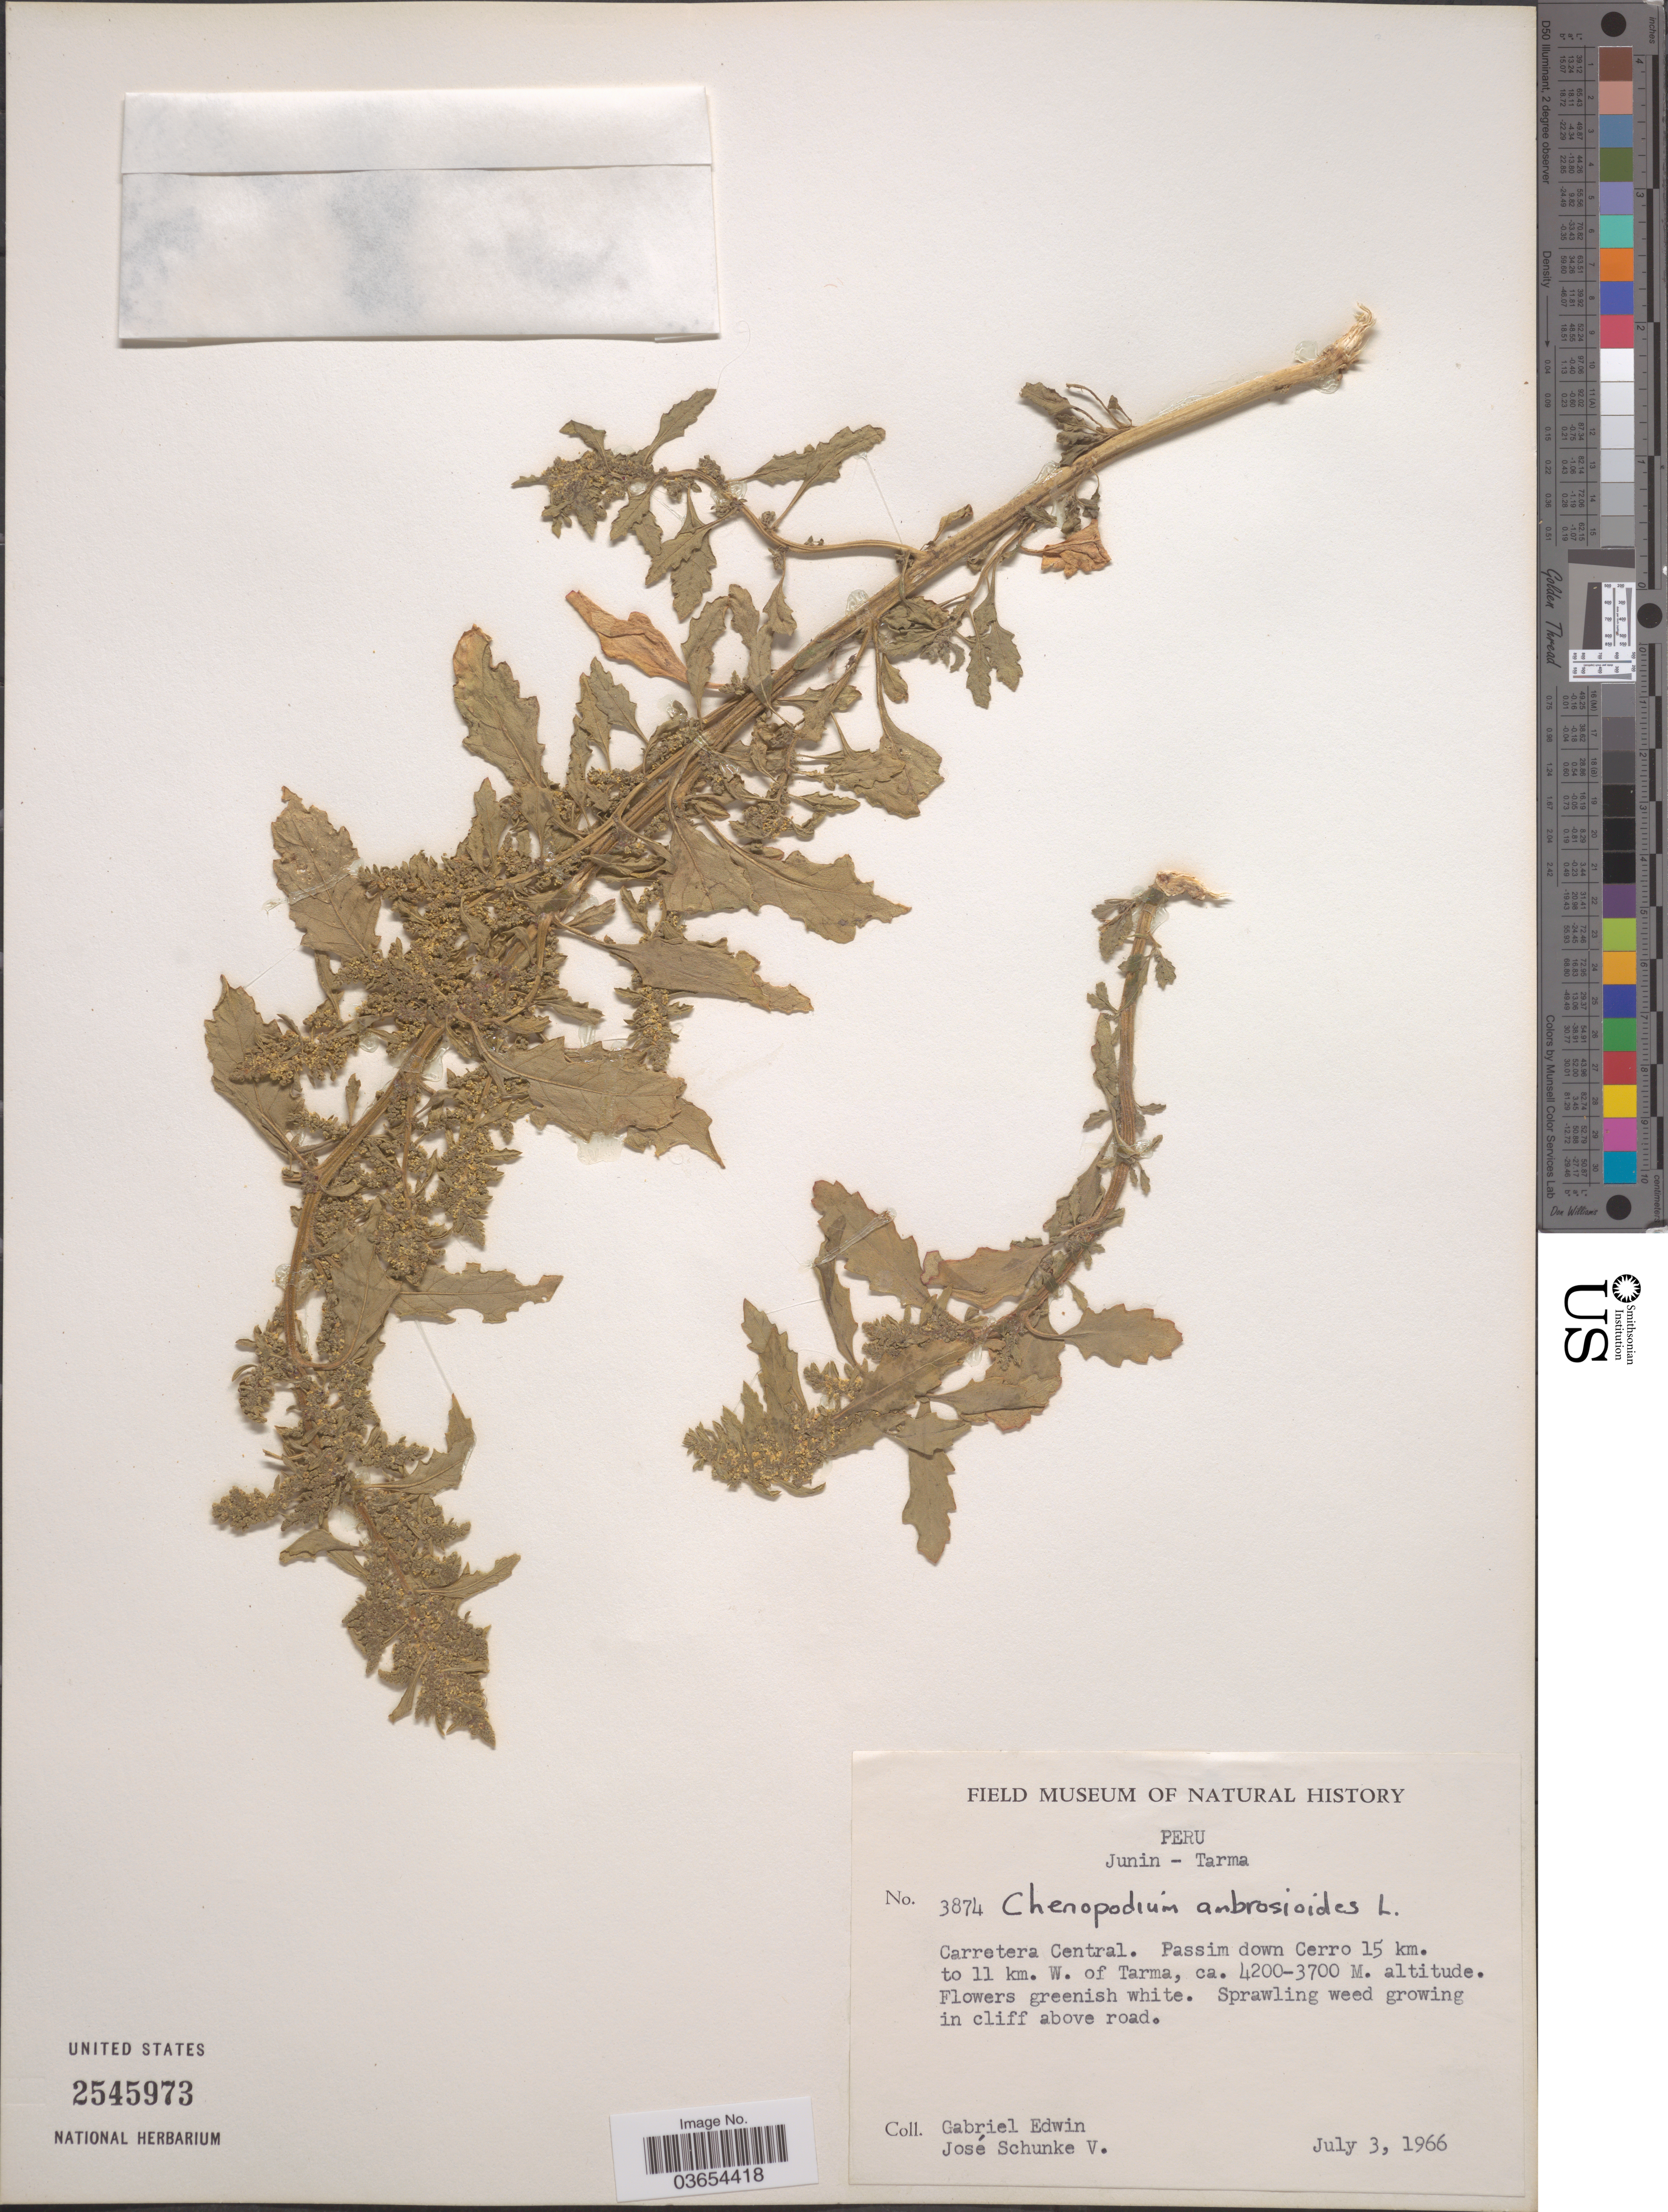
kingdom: Plantae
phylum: Tracheophyta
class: Magnoliopsida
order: Caryophyllales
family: Amaranthaceae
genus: Chenopodium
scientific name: Chenopodium ambrosioides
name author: L.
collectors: G. Edwin & J. Schunke Vigo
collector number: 3874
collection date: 1966-07-03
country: Peru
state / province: Junín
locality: Tarma. Carretera Central. Passim down Cerro 15 km. to 11 km. W. of Tarma.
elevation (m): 3700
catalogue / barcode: US 2545973